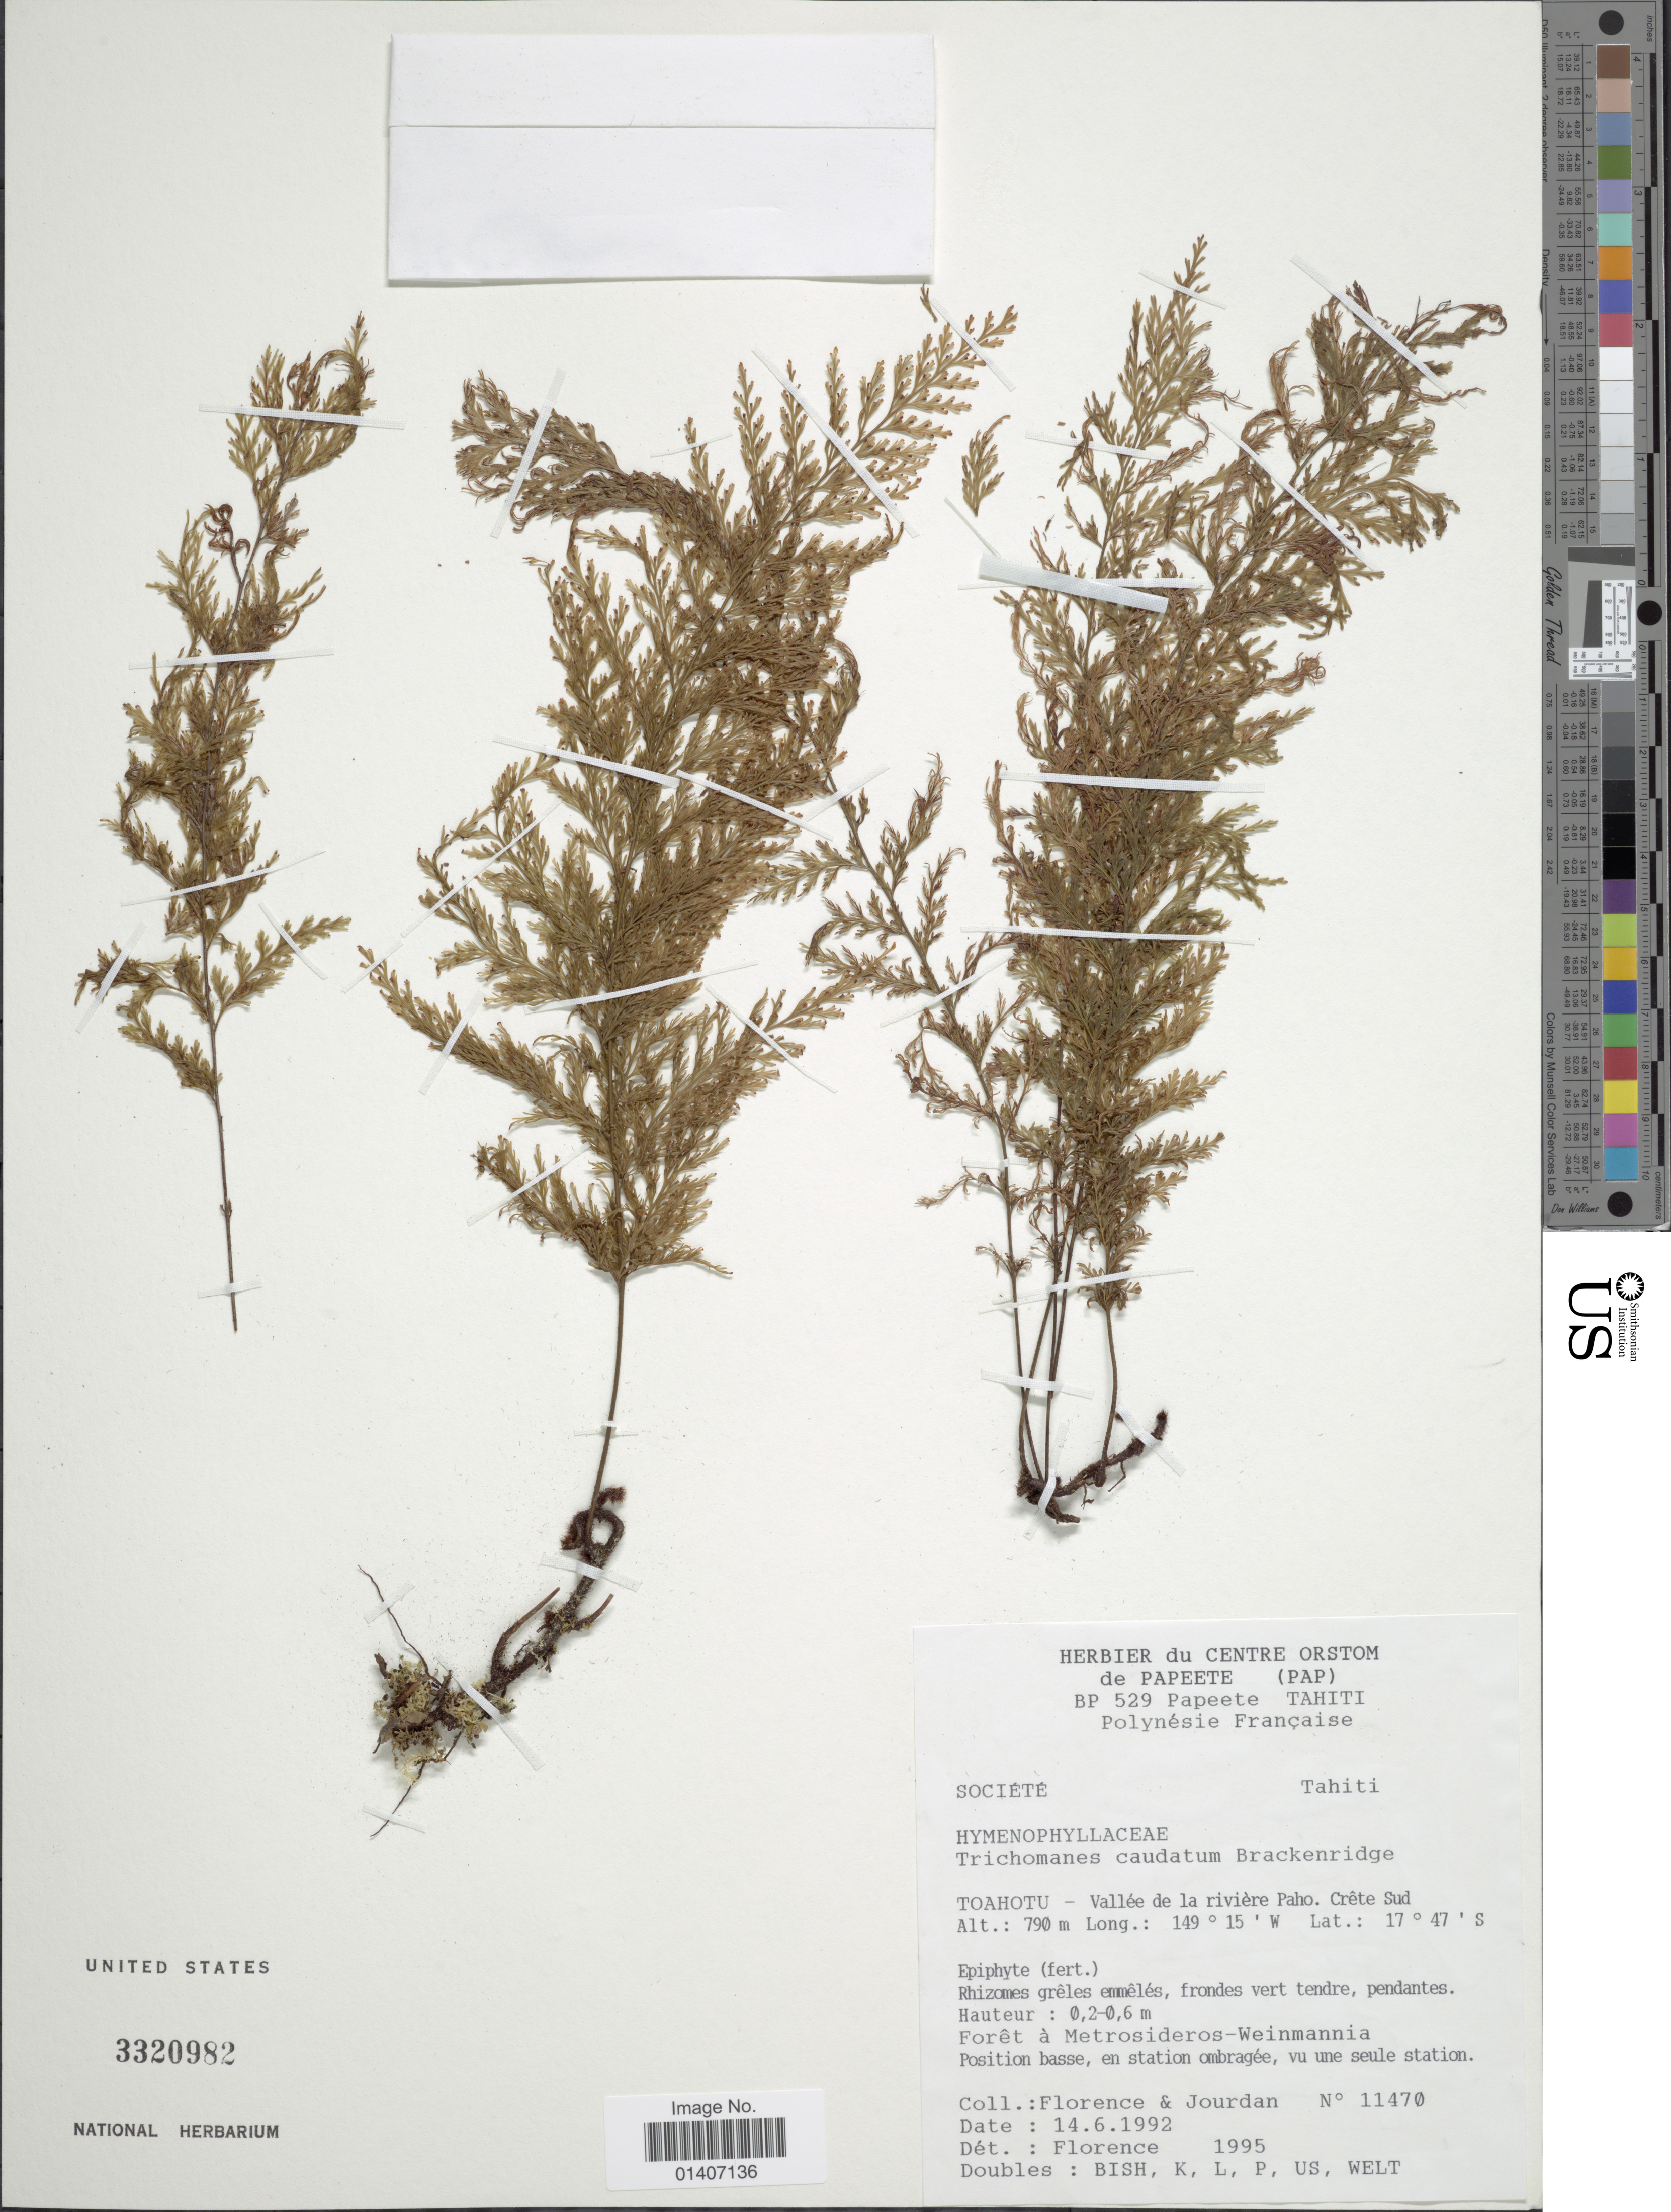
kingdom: Plantae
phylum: Tracheophyta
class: Polypodiopsida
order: Hymenophyllales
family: Hymenophyllaceae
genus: Abrodictyum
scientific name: Abrodictyum caudatum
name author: (Brack.) Ebihara & K. Iwats.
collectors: -. Florence & Jourdan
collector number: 11470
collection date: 1992-06-14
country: French Polynesia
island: Tahiti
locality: Tahiti, Toahotu-vallee de la riviere Paho, Crete Sud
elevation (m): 790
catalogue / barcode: US 3320982